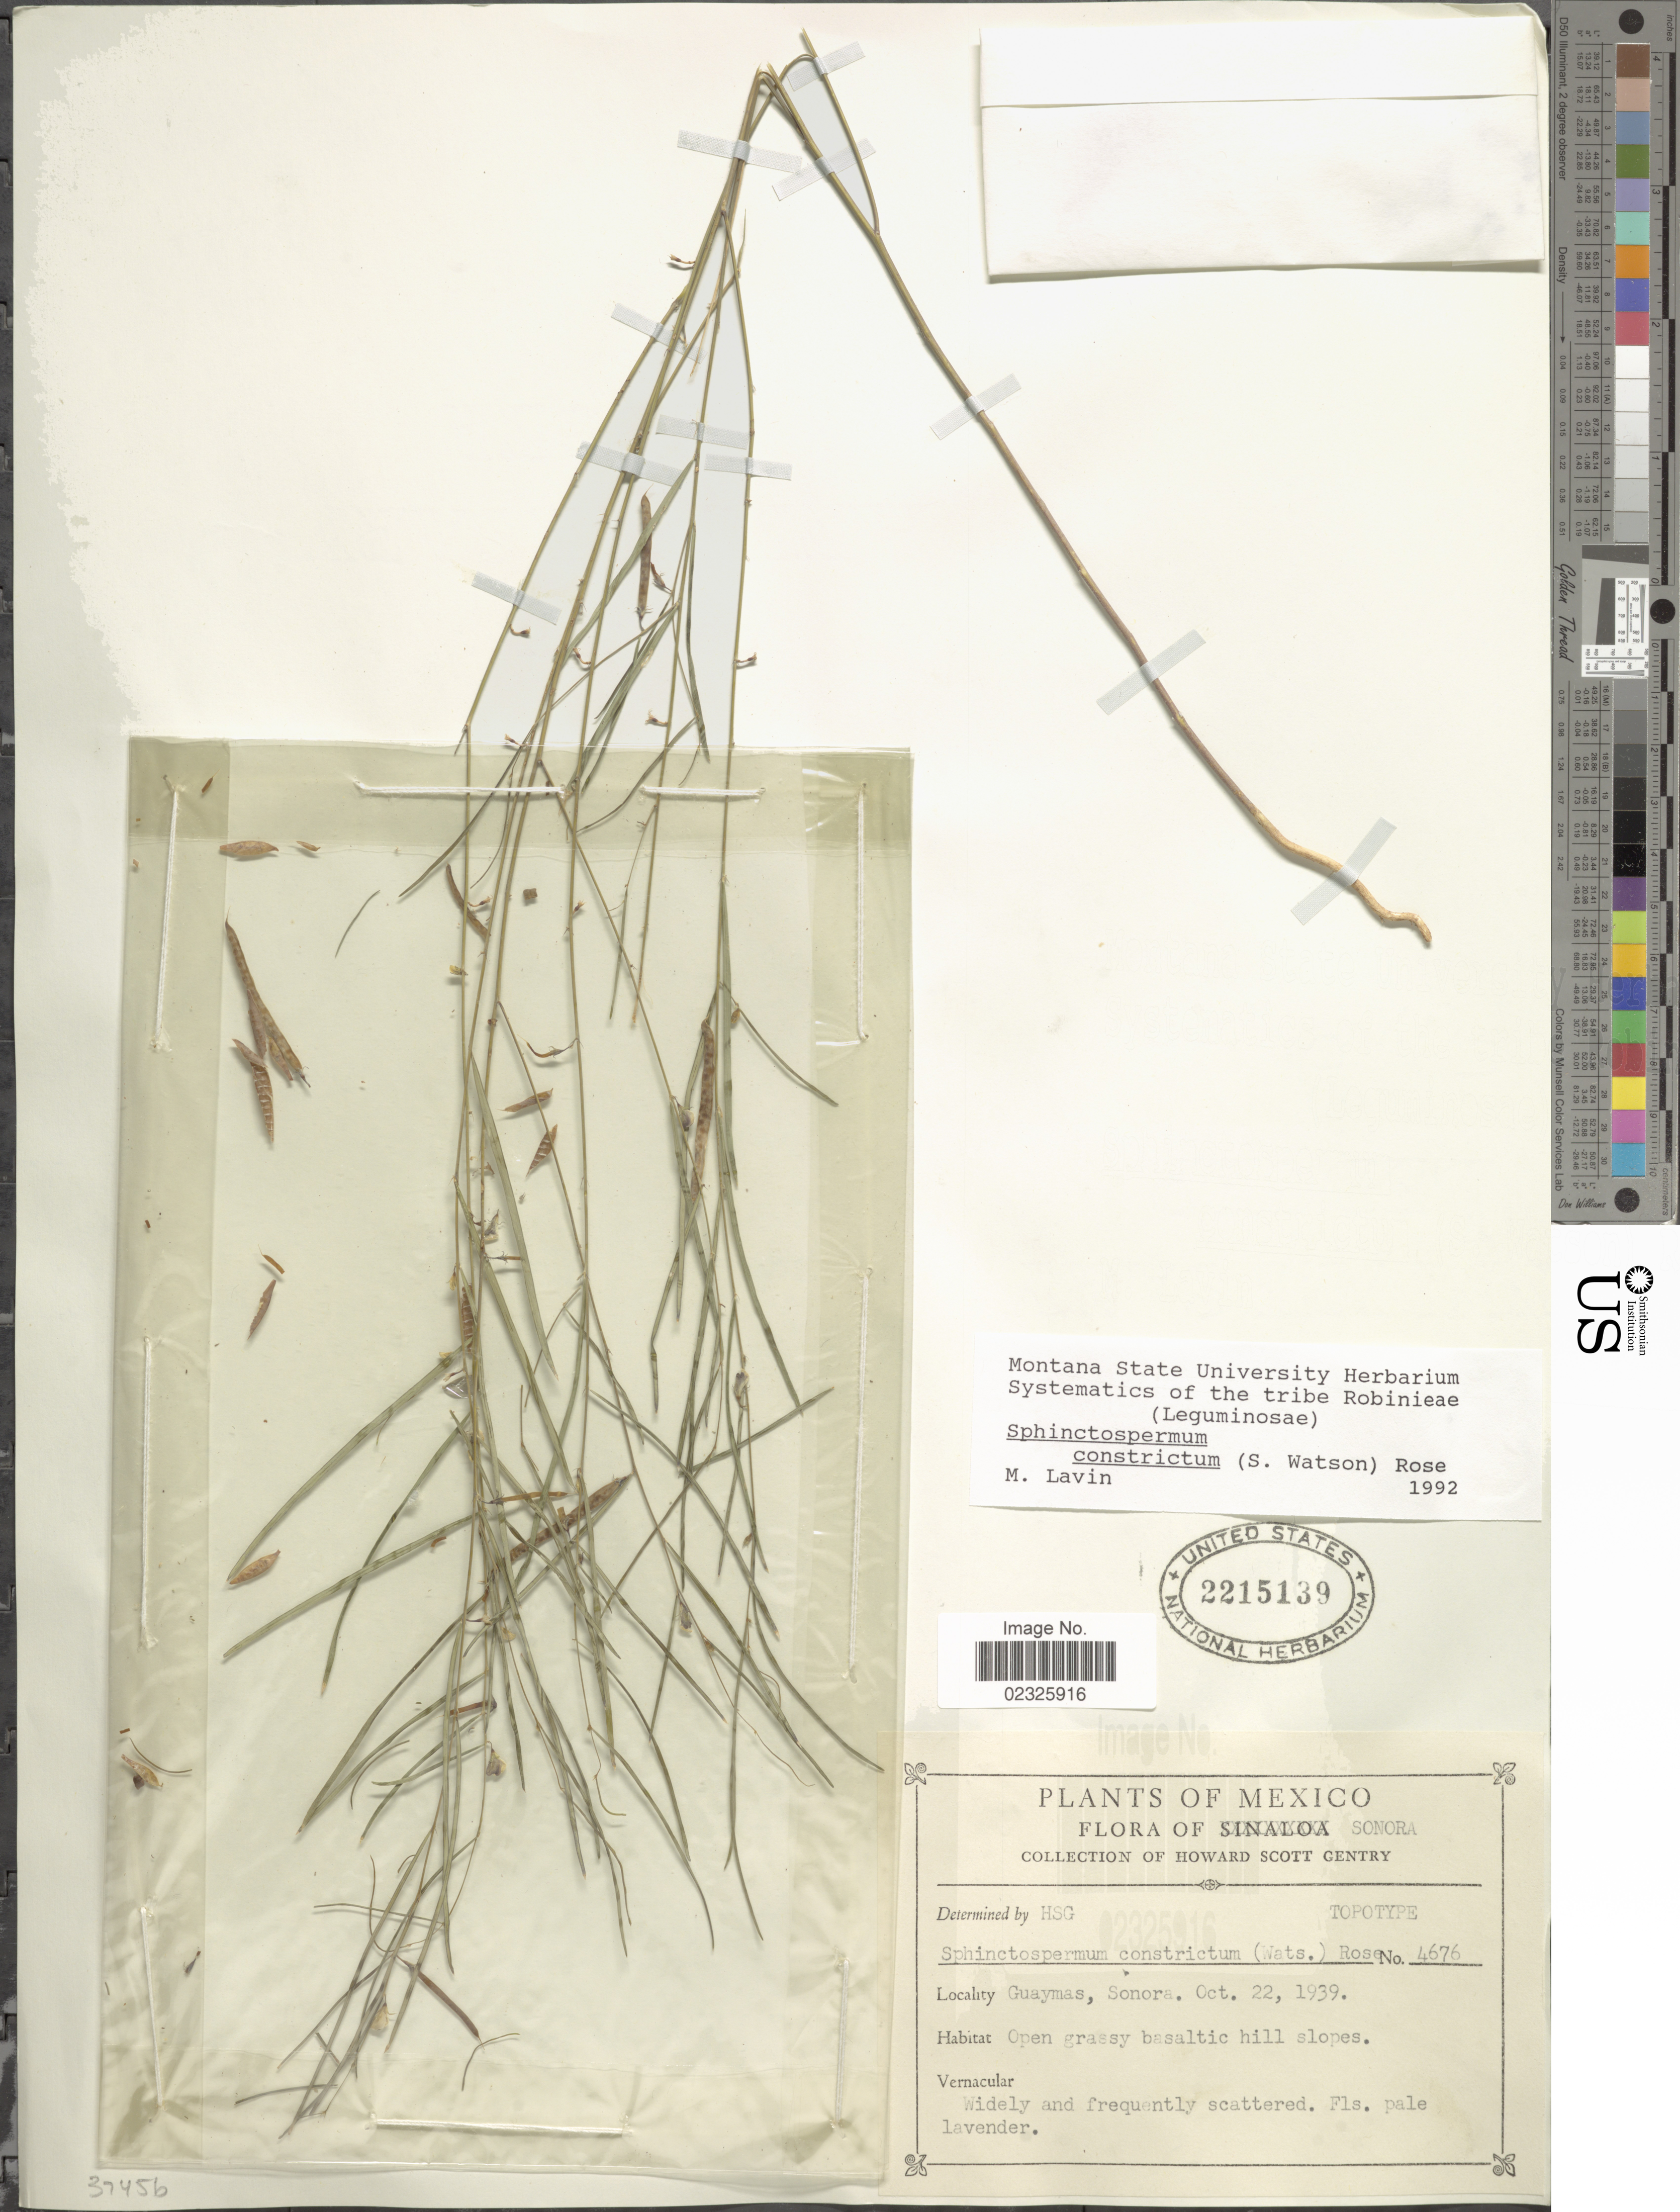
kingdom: Plantae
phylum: Tracheophyta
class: Magnoliopsida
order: Fabales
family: Fabaceae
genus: Sphinctospermum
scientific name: Sphinctospermum constrictum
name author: (S. Watson) Rose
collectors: H. S. Gentry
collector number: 4676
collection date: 1939-10-22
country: Mexico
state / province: Sonora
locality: Guaymas, open grassy basaltic hill slopes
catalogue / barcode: US 2215139